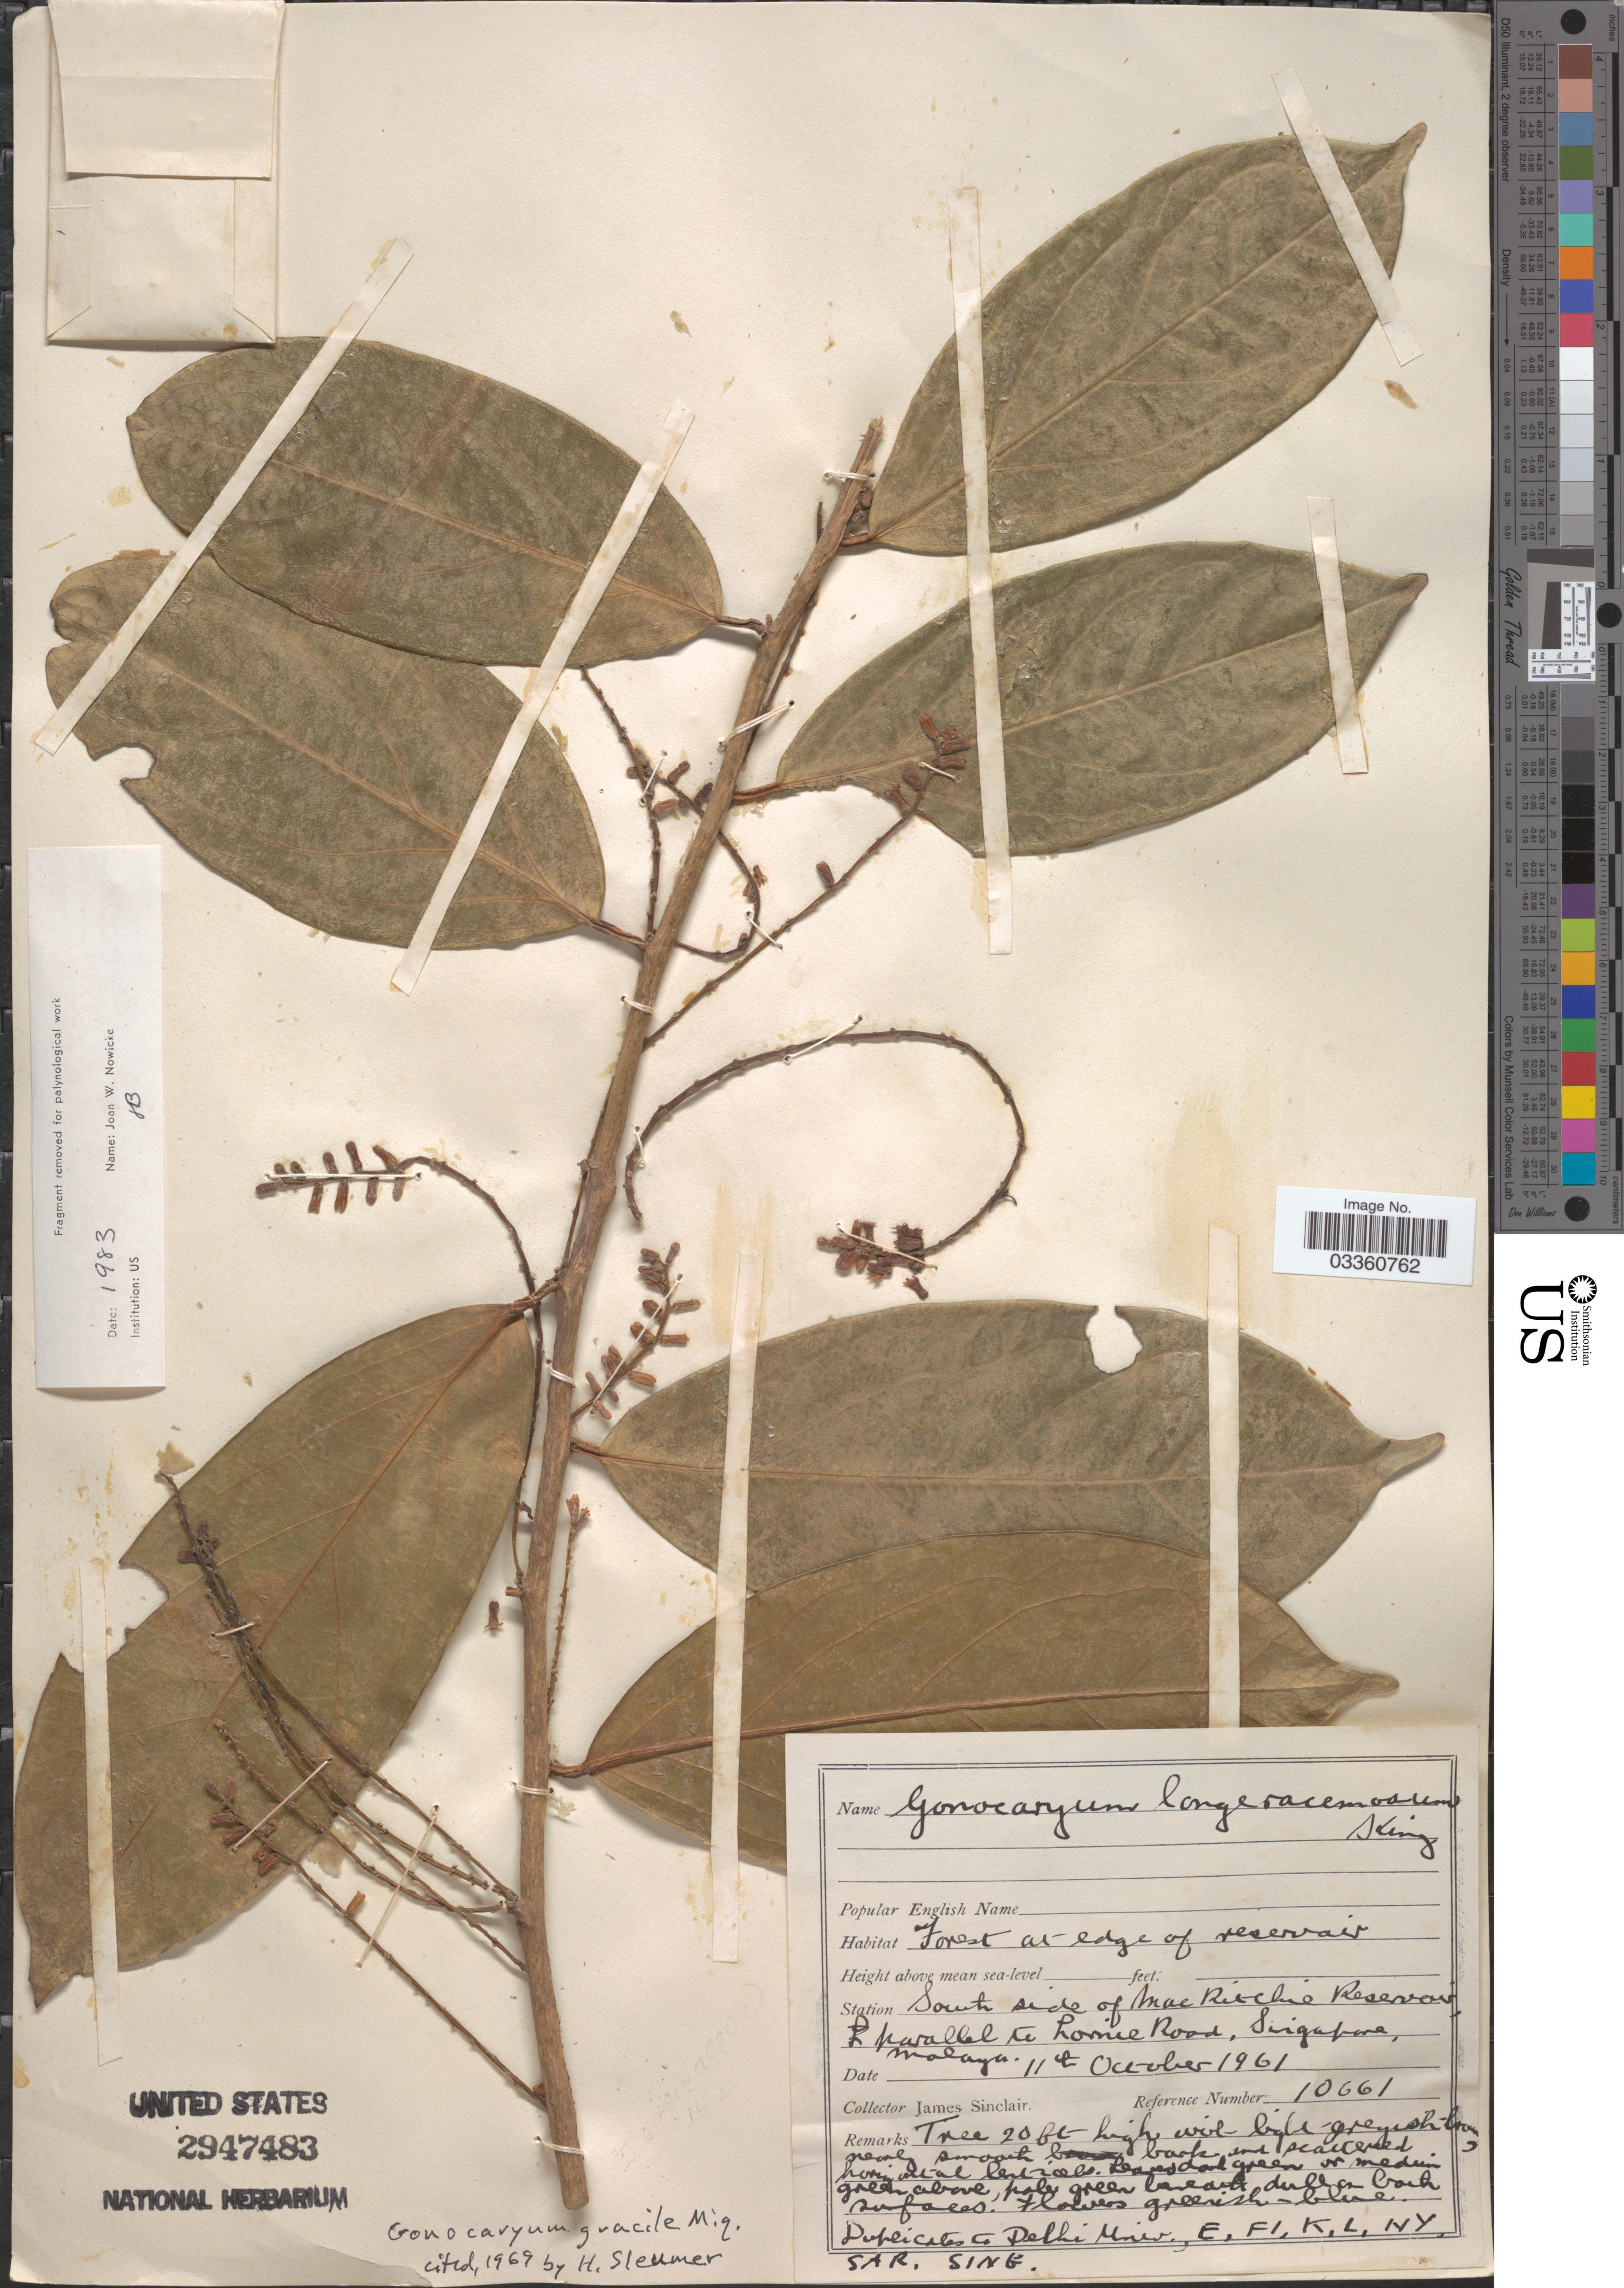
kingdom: Plantae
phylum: Tracheophyta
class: Magnoliopsida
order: Cardiopteridales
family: Cardiopteridaceae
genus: Gonocaryum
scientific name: Gonocaryum gracile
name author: Miq.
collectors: J. Sinclair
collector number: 10661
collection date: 1961-10-11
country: Singapore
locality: South side of Mac Ritchie Reservoir, parallel to Lornie Road.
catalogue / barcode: US 2947483